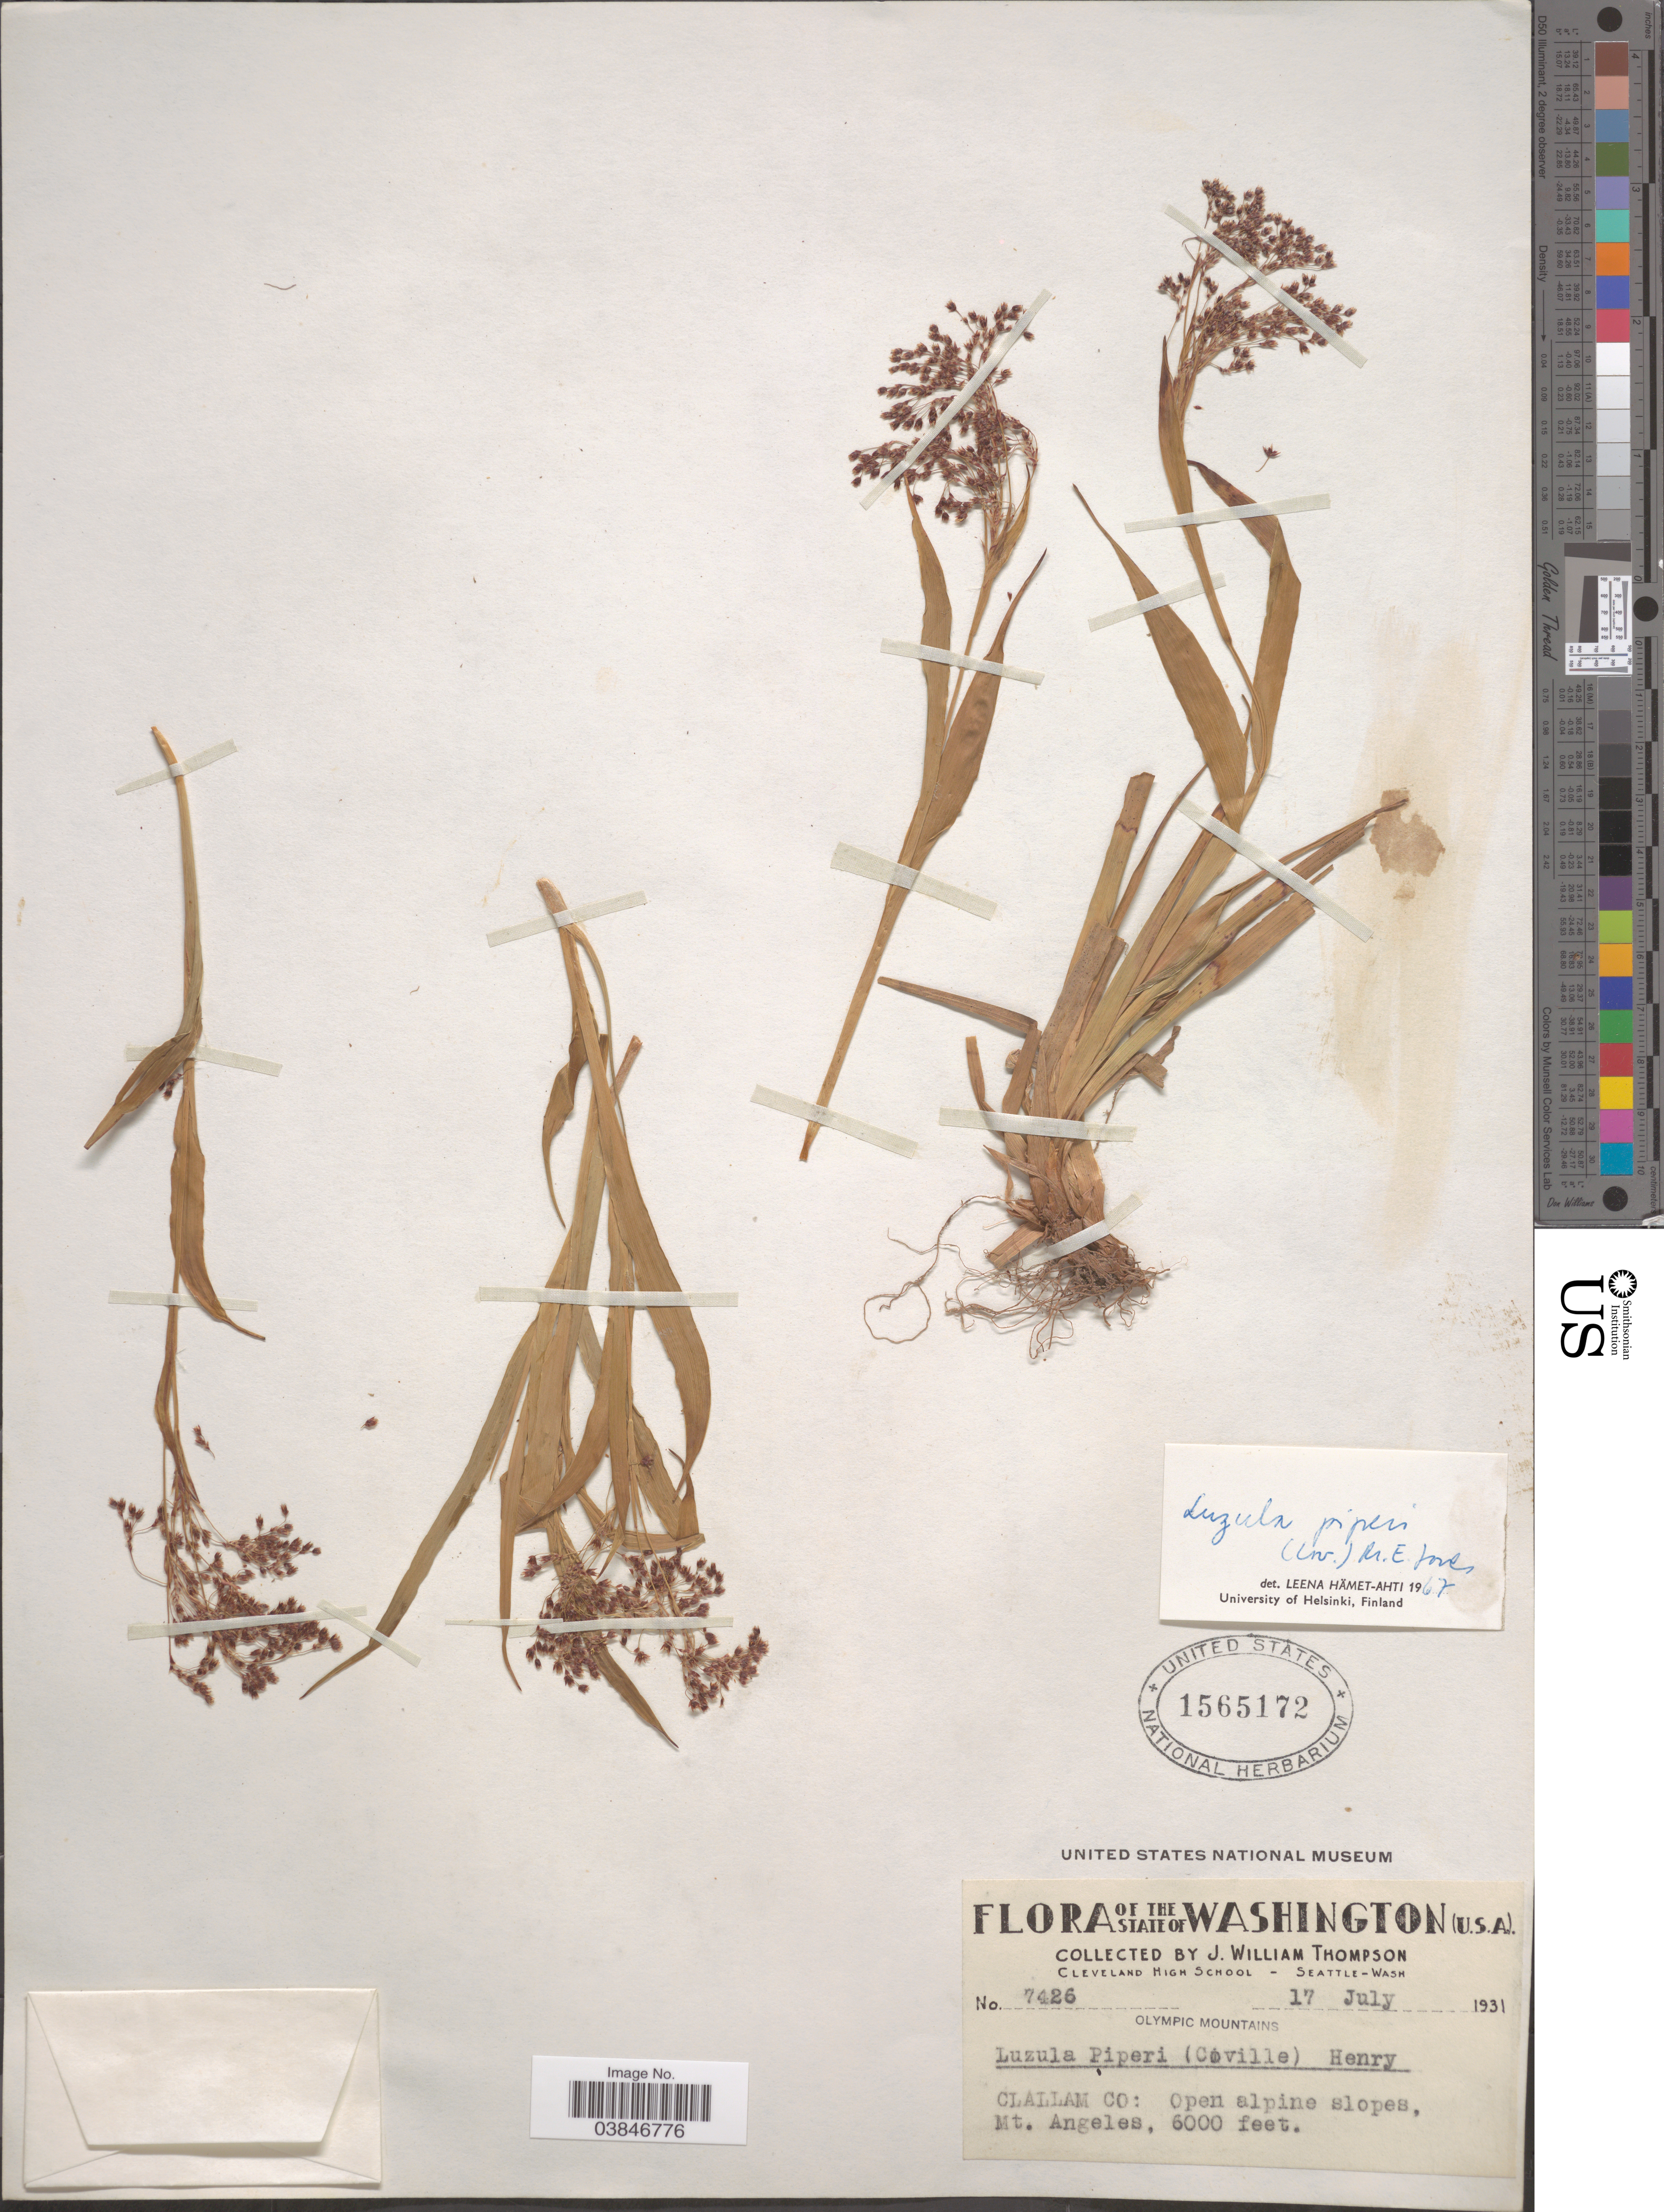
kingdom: Plantae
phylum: Tracheophyta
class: Liliopsida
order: Poales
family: Juncaceae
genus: Luzula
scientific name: Luzula piperi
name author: (Coville) M.E. Jones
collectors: J. W. Thompson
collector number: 7426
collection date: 1931-07-17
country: United States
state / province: Washington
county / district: Clallam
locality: Clallam Co: Mt. Angeles.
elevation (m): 1829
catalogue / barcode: US 1565172